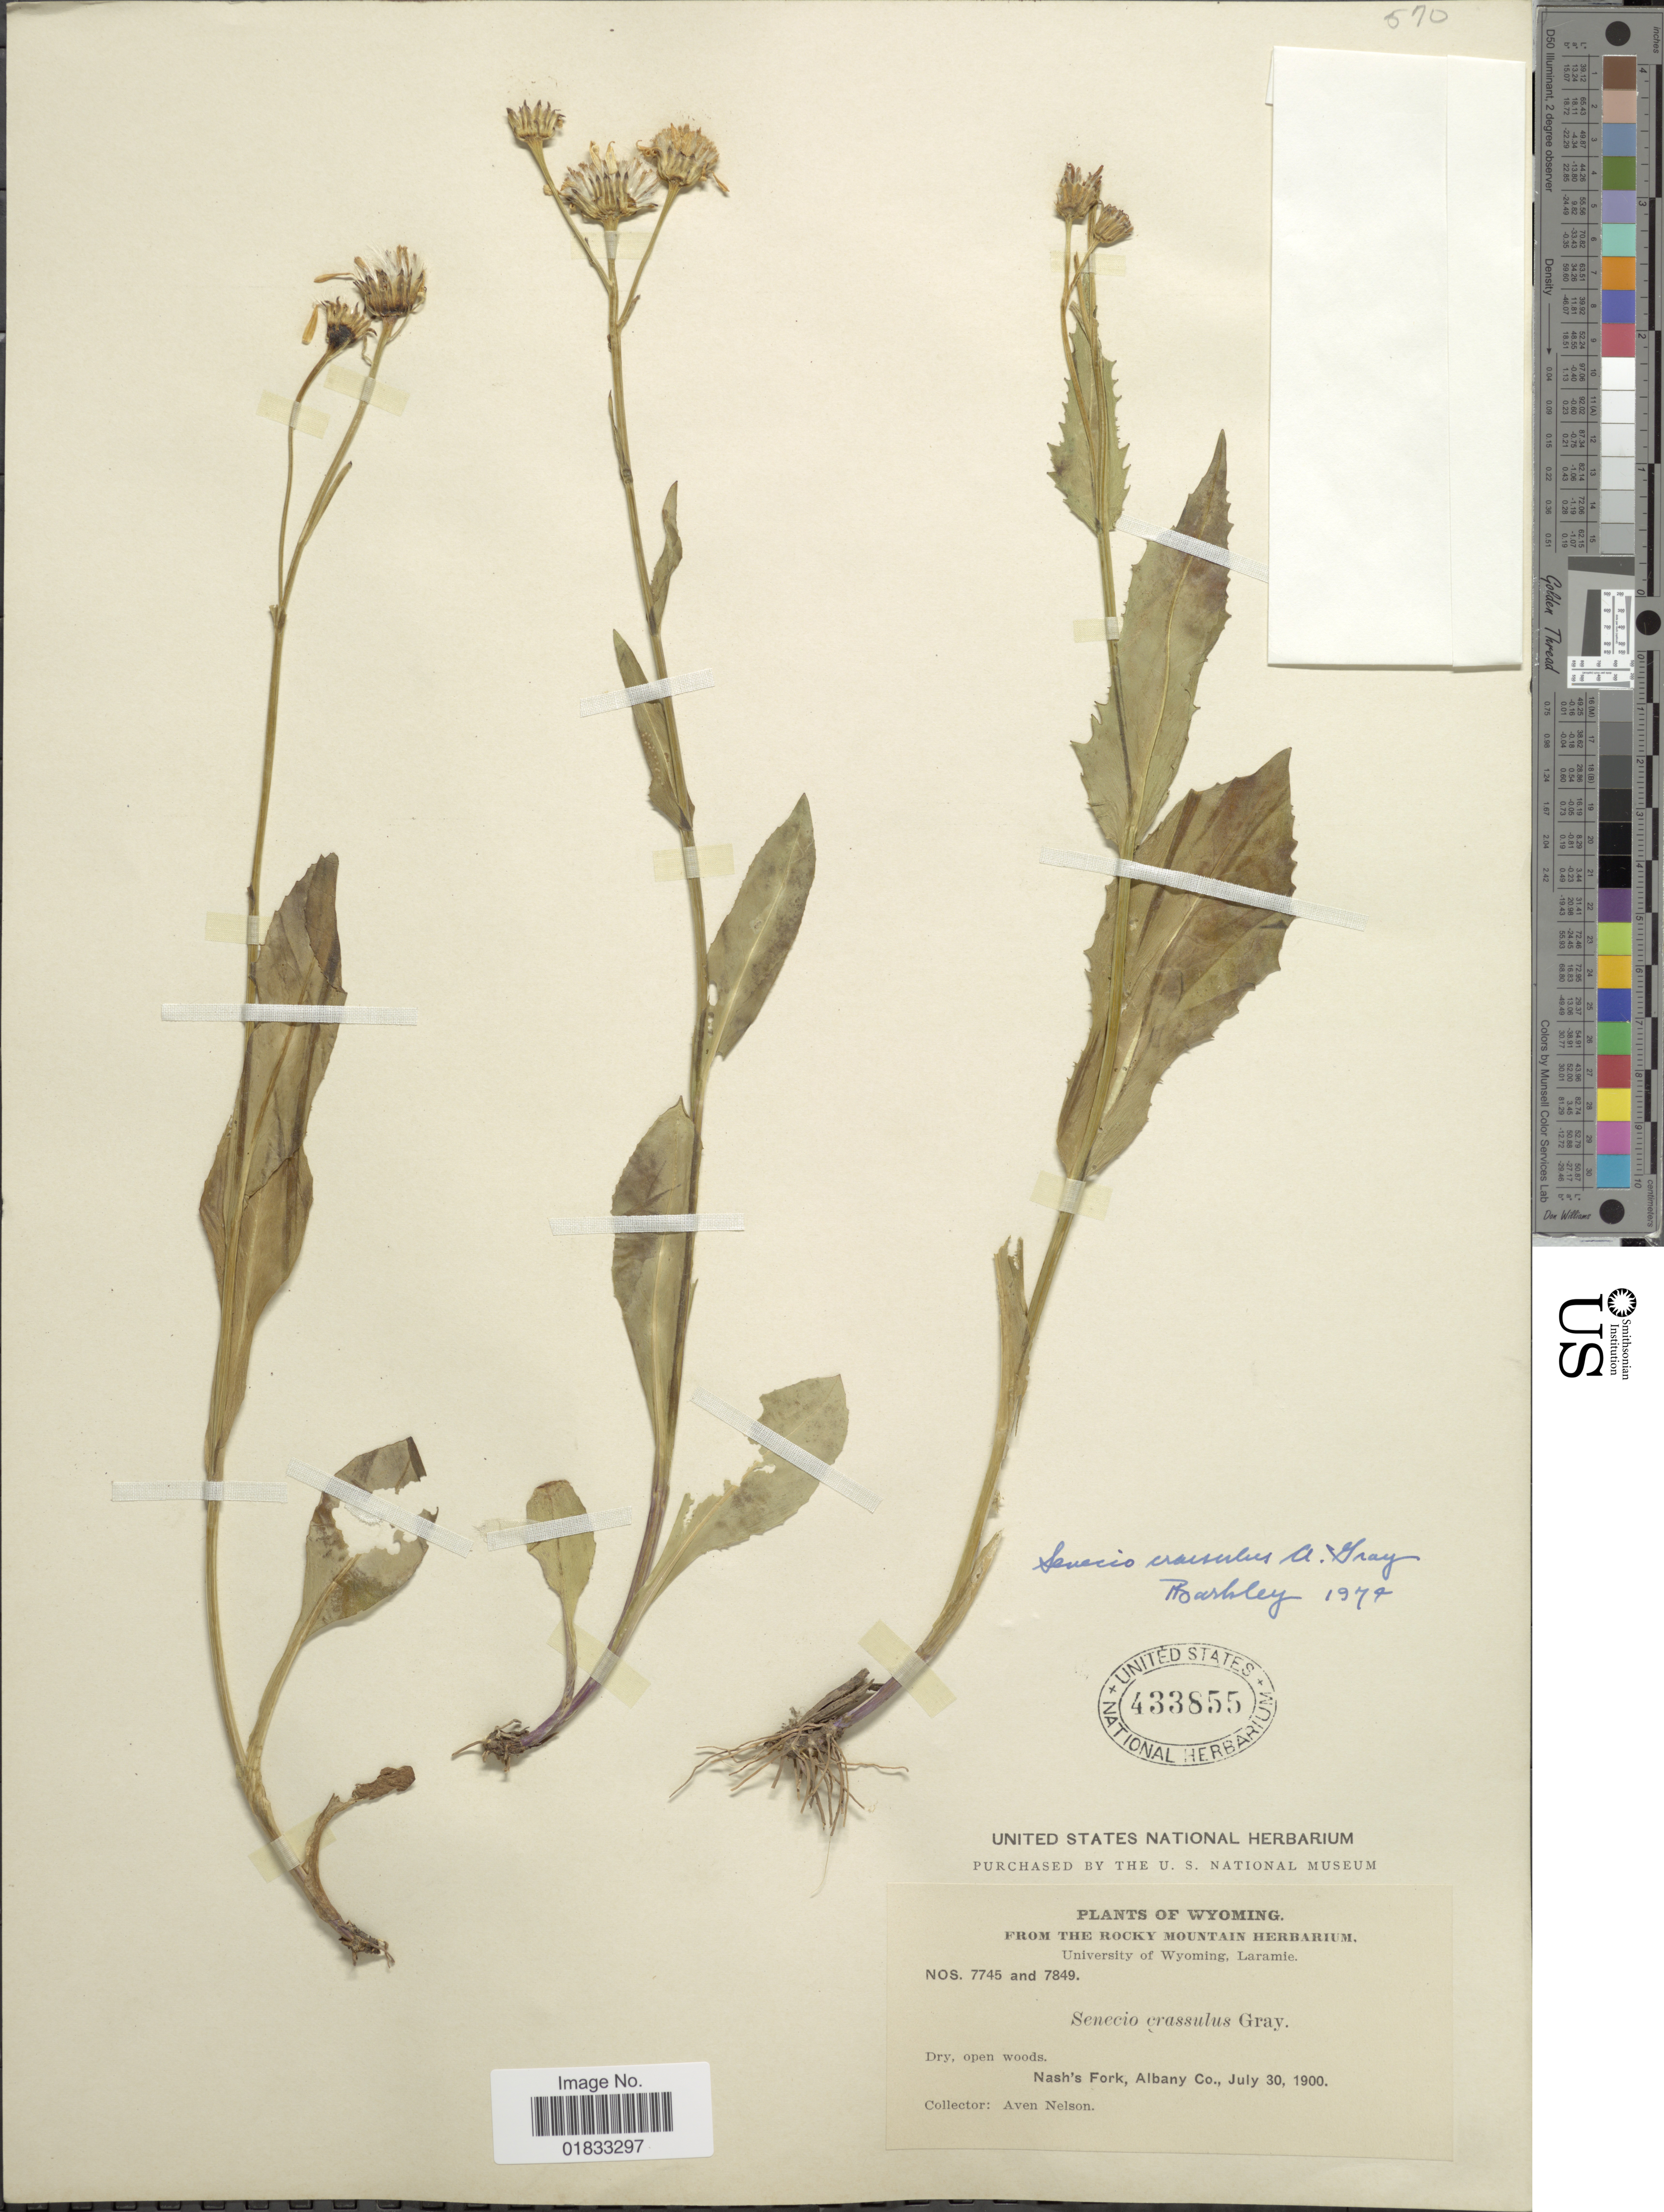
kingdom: Plantae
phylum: Tracheophyta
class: Magnoliopsida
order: Asterales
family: Asteraceae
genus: Senecio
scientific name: Senecio crassulus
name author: A. Gray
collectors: A. Nelson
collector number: NOS7745/7849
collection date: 1900-07-30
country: United States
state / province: Wyoming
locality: Nash's Fork, Albany Co.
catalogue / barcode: US 433855